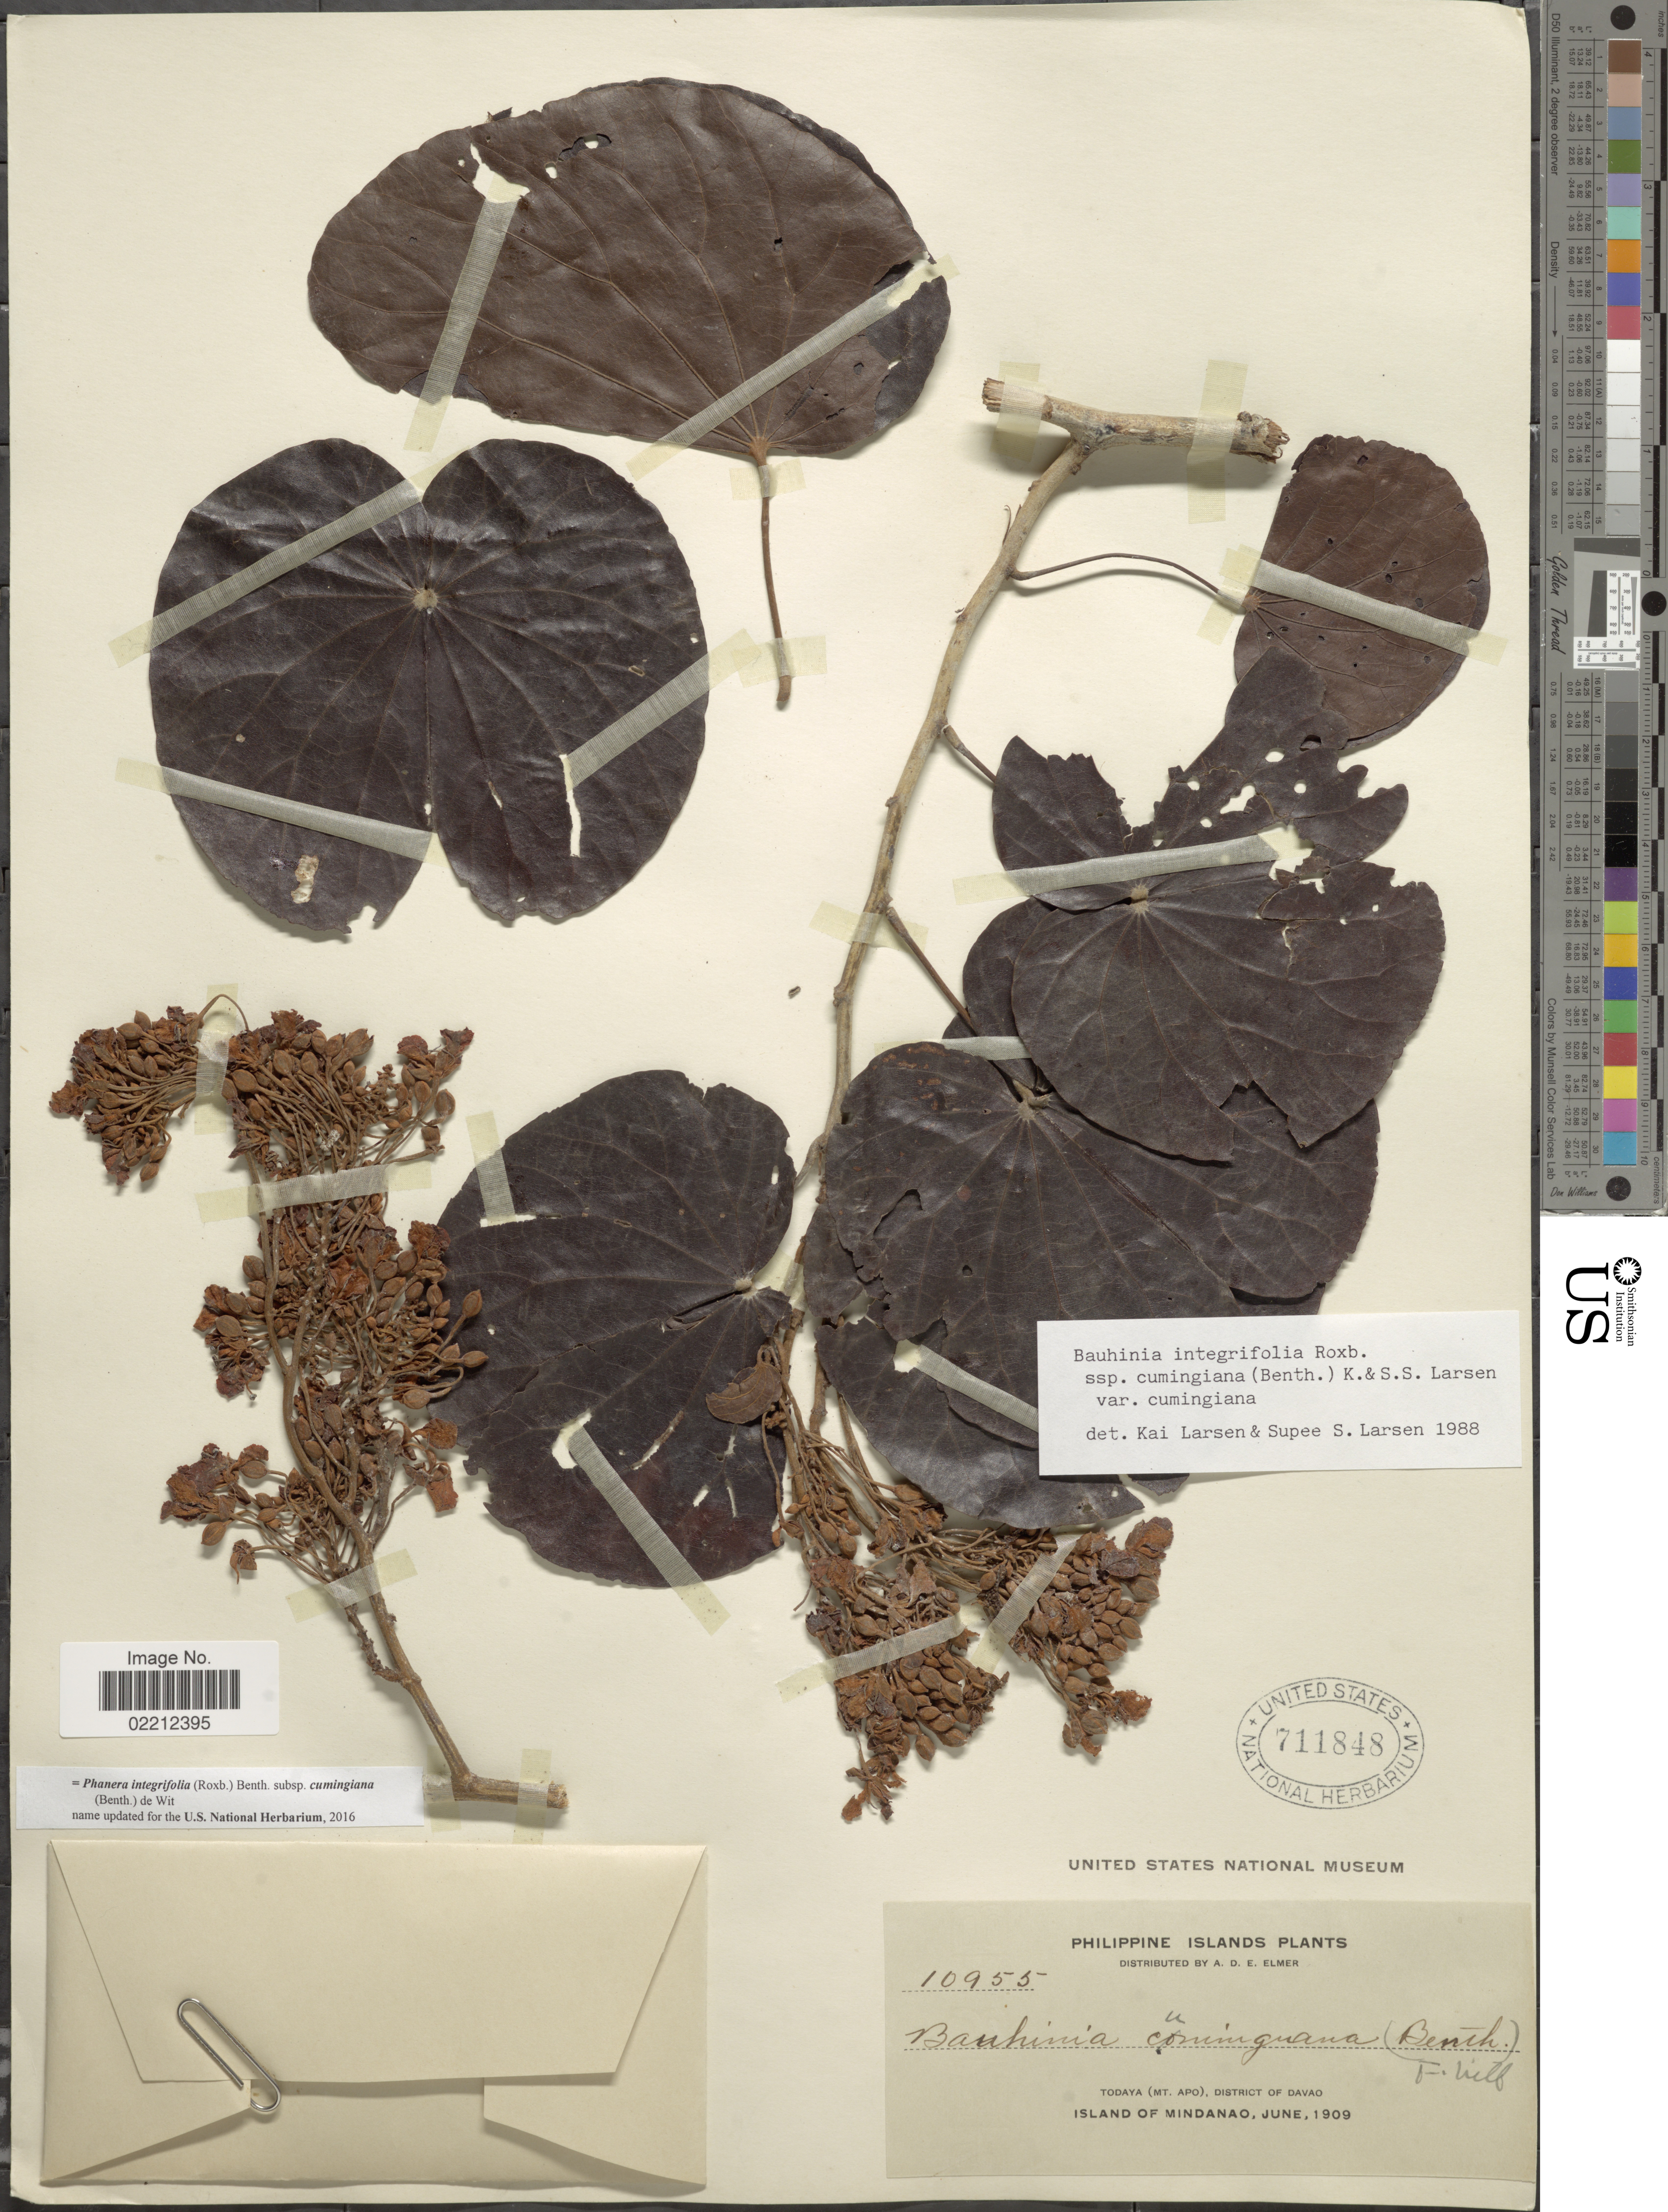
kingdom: Plantae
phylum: Tracheophyta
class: Magnoliopsida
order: Fabales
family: Fabaceae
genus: Phanera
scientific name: Phanera integrifolia subsp. cumingiana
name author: (Benth.) de Wit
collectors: A. D. E. Elmer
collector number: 10955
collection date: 1909-06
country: Philippines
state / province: Davao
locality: Todaya (Mt. Apo), District of Davao.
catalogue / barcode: US 711848